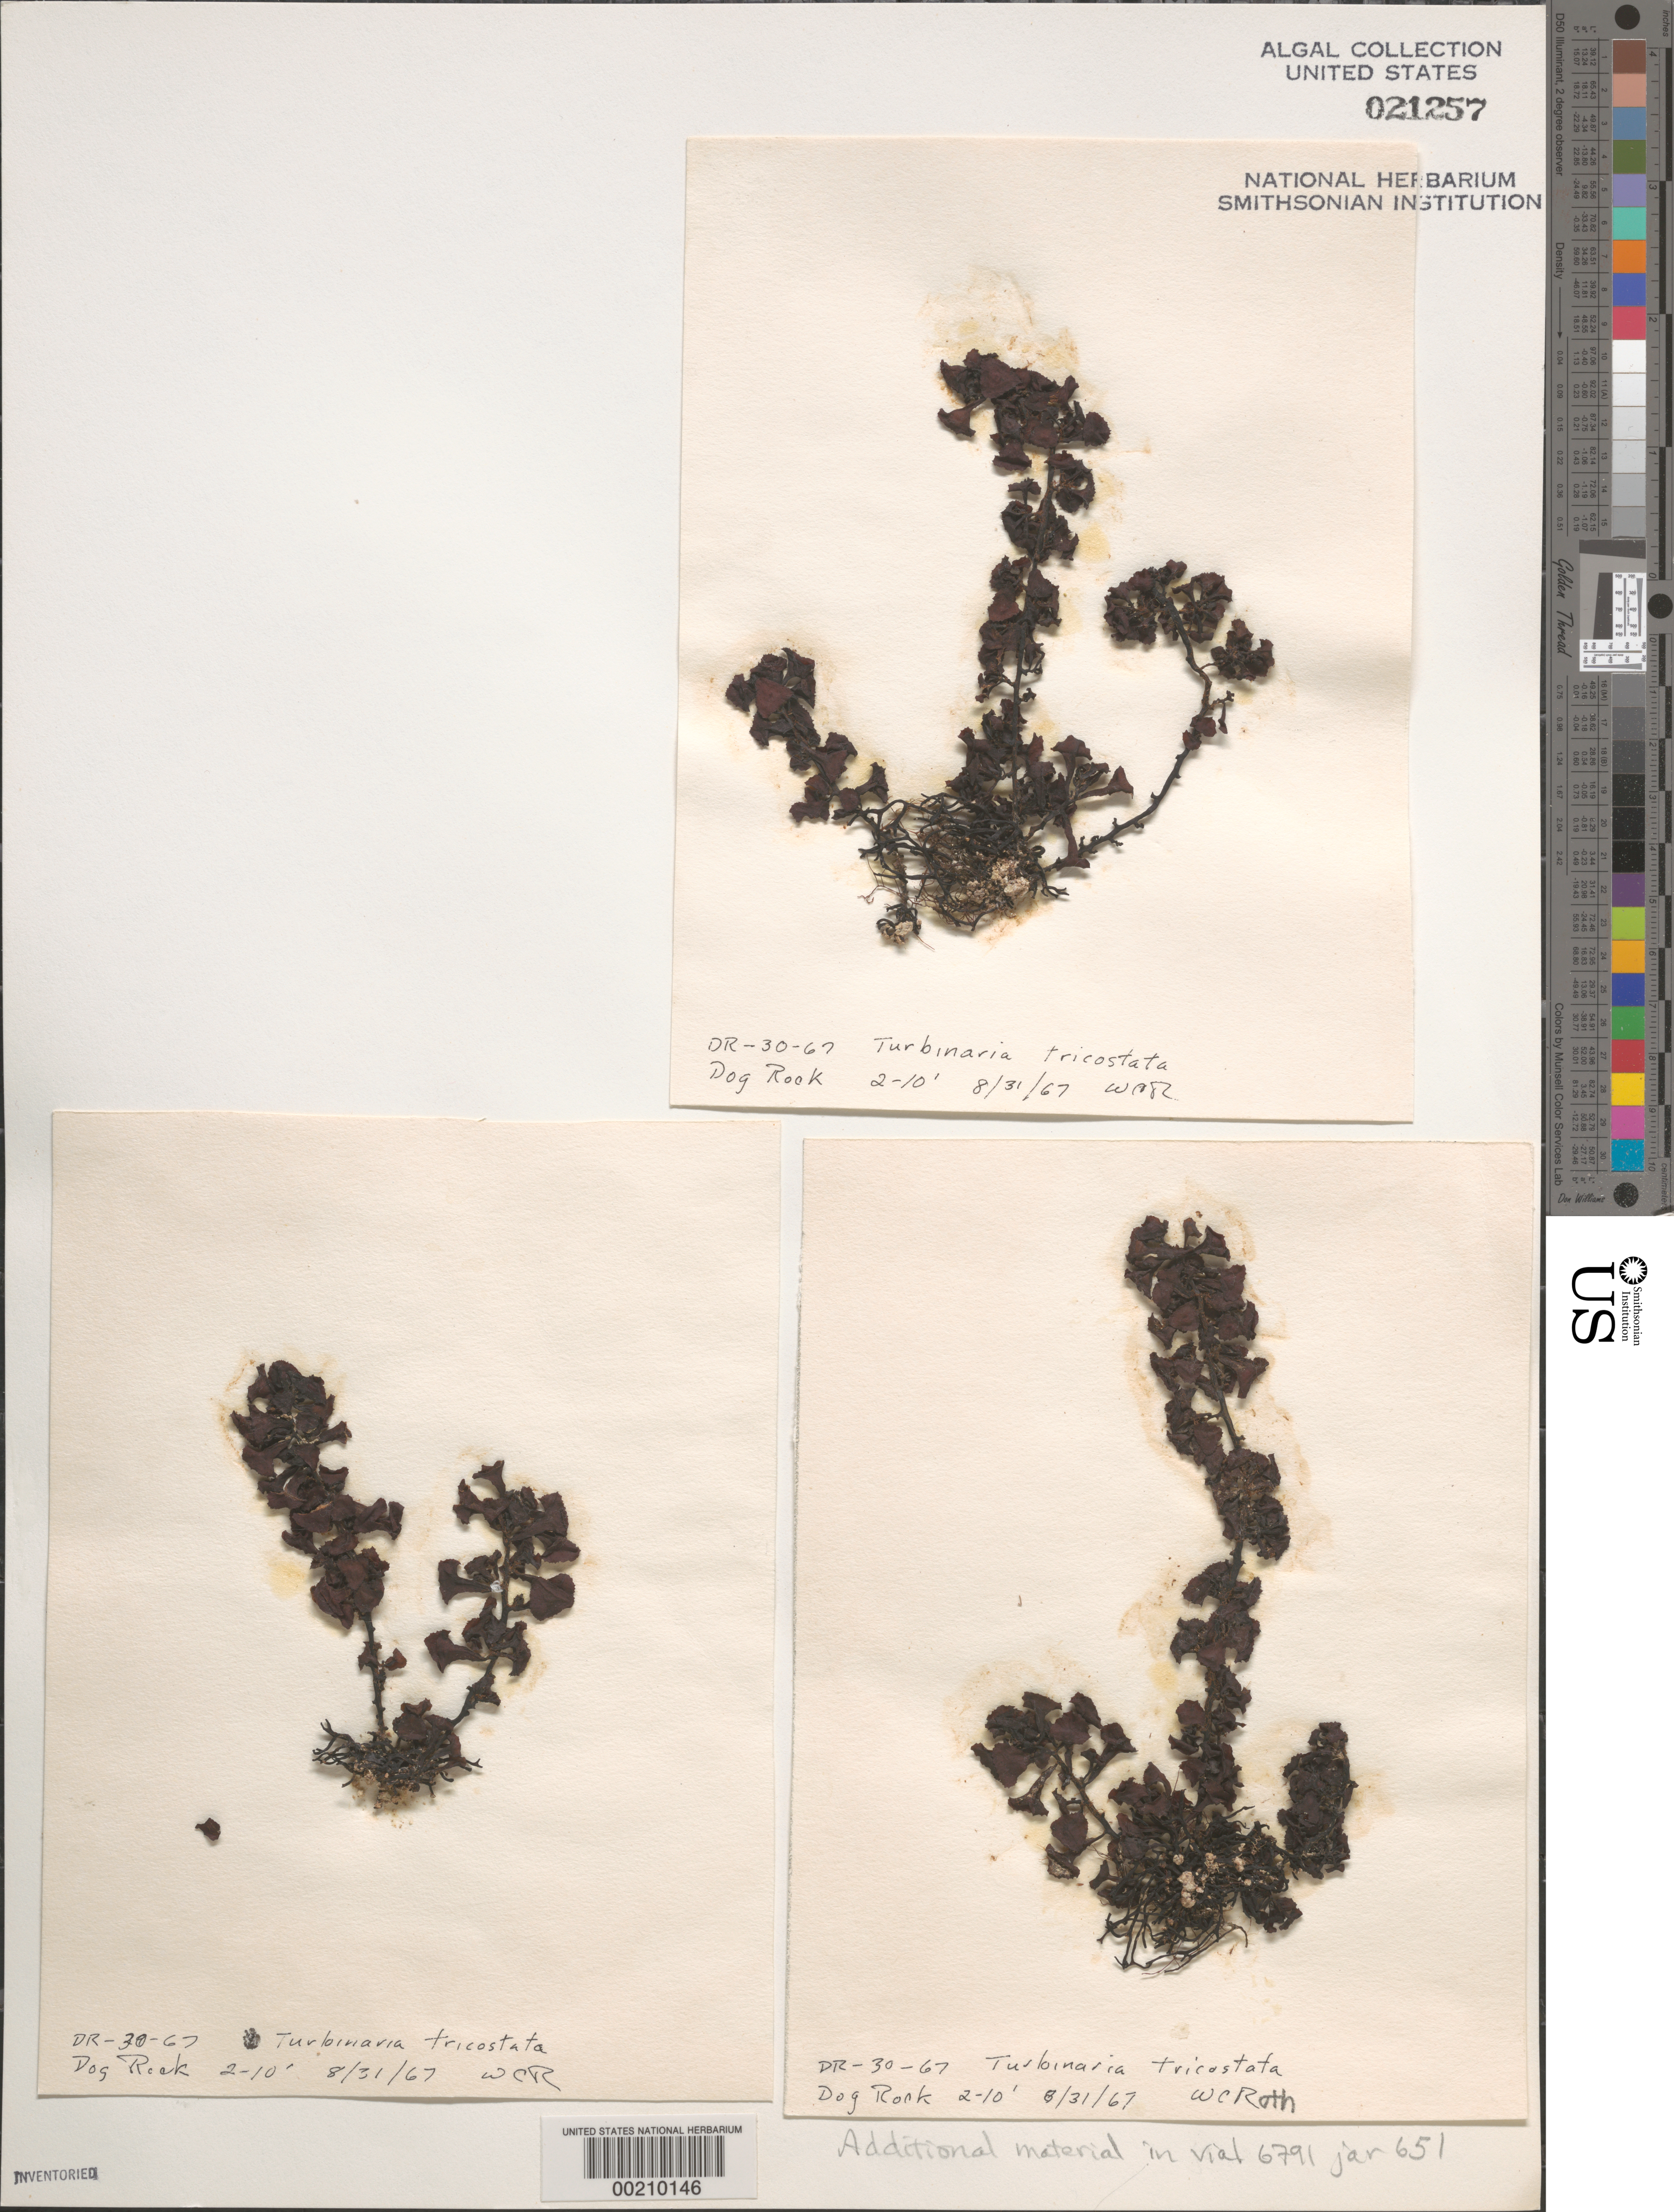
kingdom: Chromista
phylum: Ochrophyta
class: Phaeophyceae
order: Fucales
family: Sargassaceae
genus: Turbinaria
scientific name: Turbinaria tricostata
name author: E.S. Barton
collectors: W. C. Roth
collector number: Dr-30-67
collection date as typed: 31 Aug 1967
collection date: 1967-08-31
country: United States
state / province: Florida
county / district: Monroe County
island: Cay Sal (Dog Rock)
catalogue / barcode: US 21257